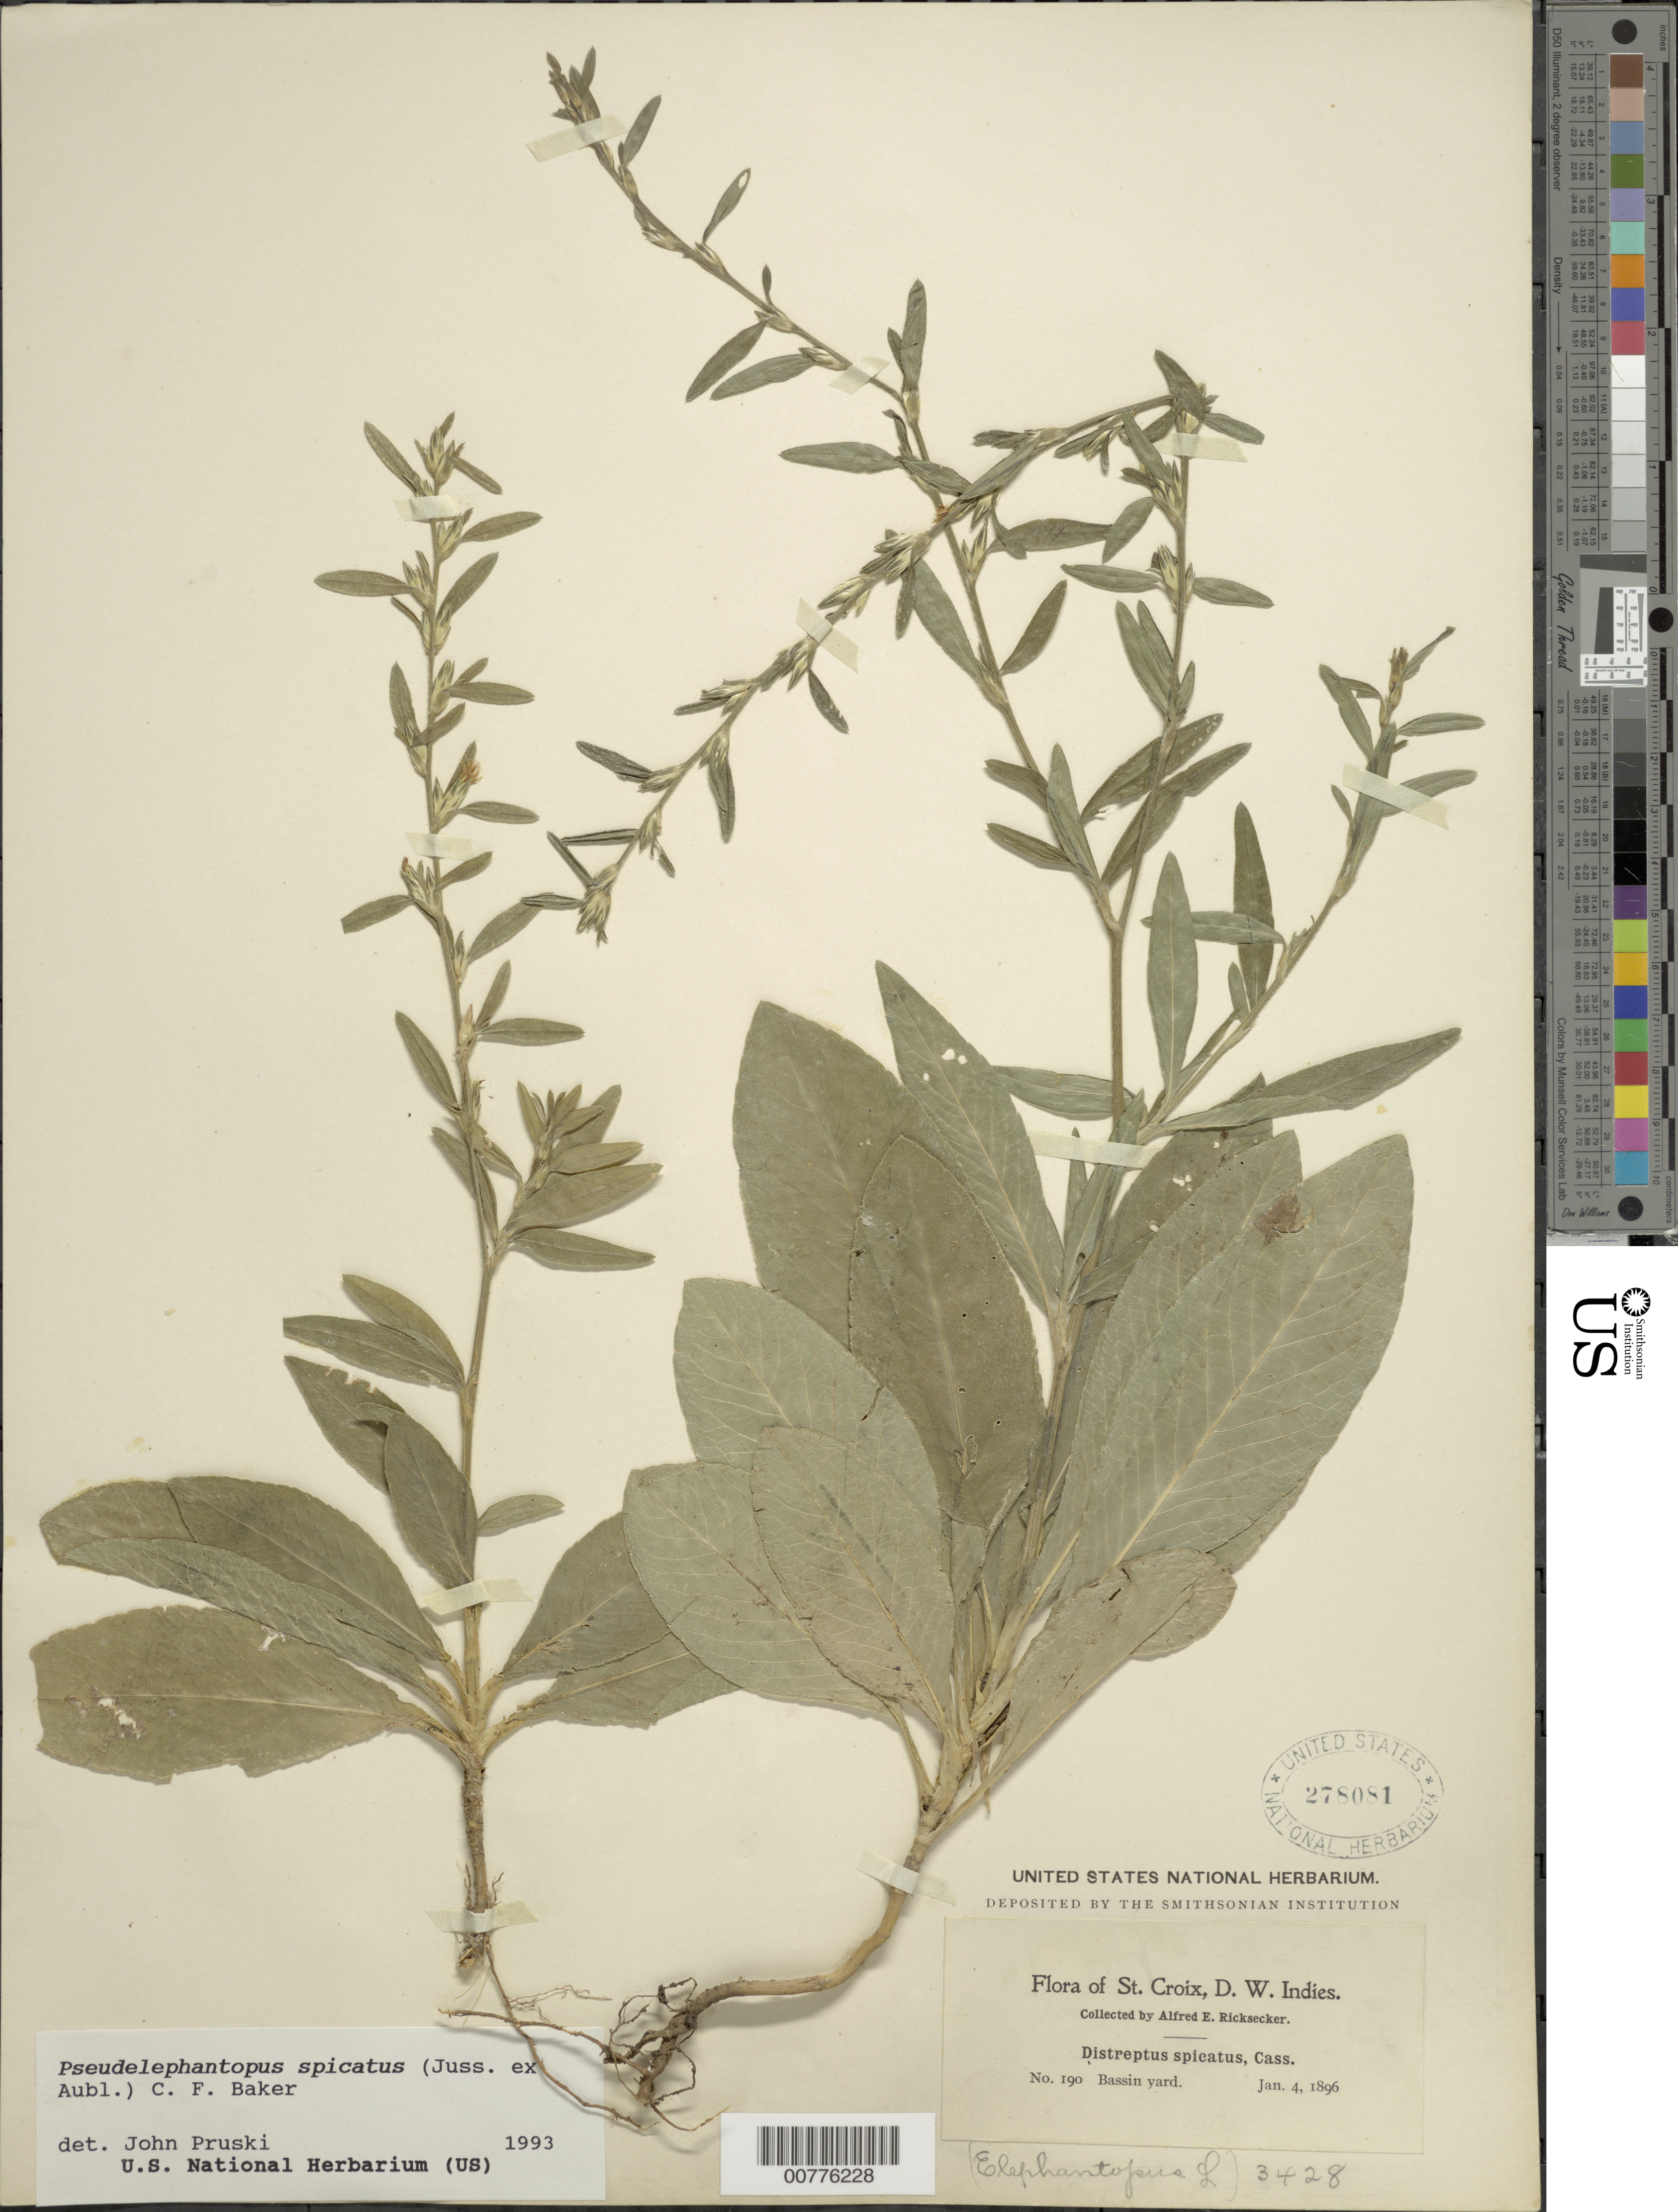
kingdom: Plantae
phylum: Tracheophyta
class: Magnoliopsida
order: Asterales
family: Asteraceae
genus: Pseudelephantopus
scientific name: Pseudelephantopus spicatus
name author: (Juss. ex Aubl.) C.F. Baker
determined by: Pruski, J. F.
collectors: A. E. Ricksecker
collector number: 190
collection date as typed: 04 Jan 1896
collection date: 1896-01-04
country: U.S. Virgin Islands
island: St. Croix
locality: St. Croix; Bassin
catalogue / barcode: US 278081